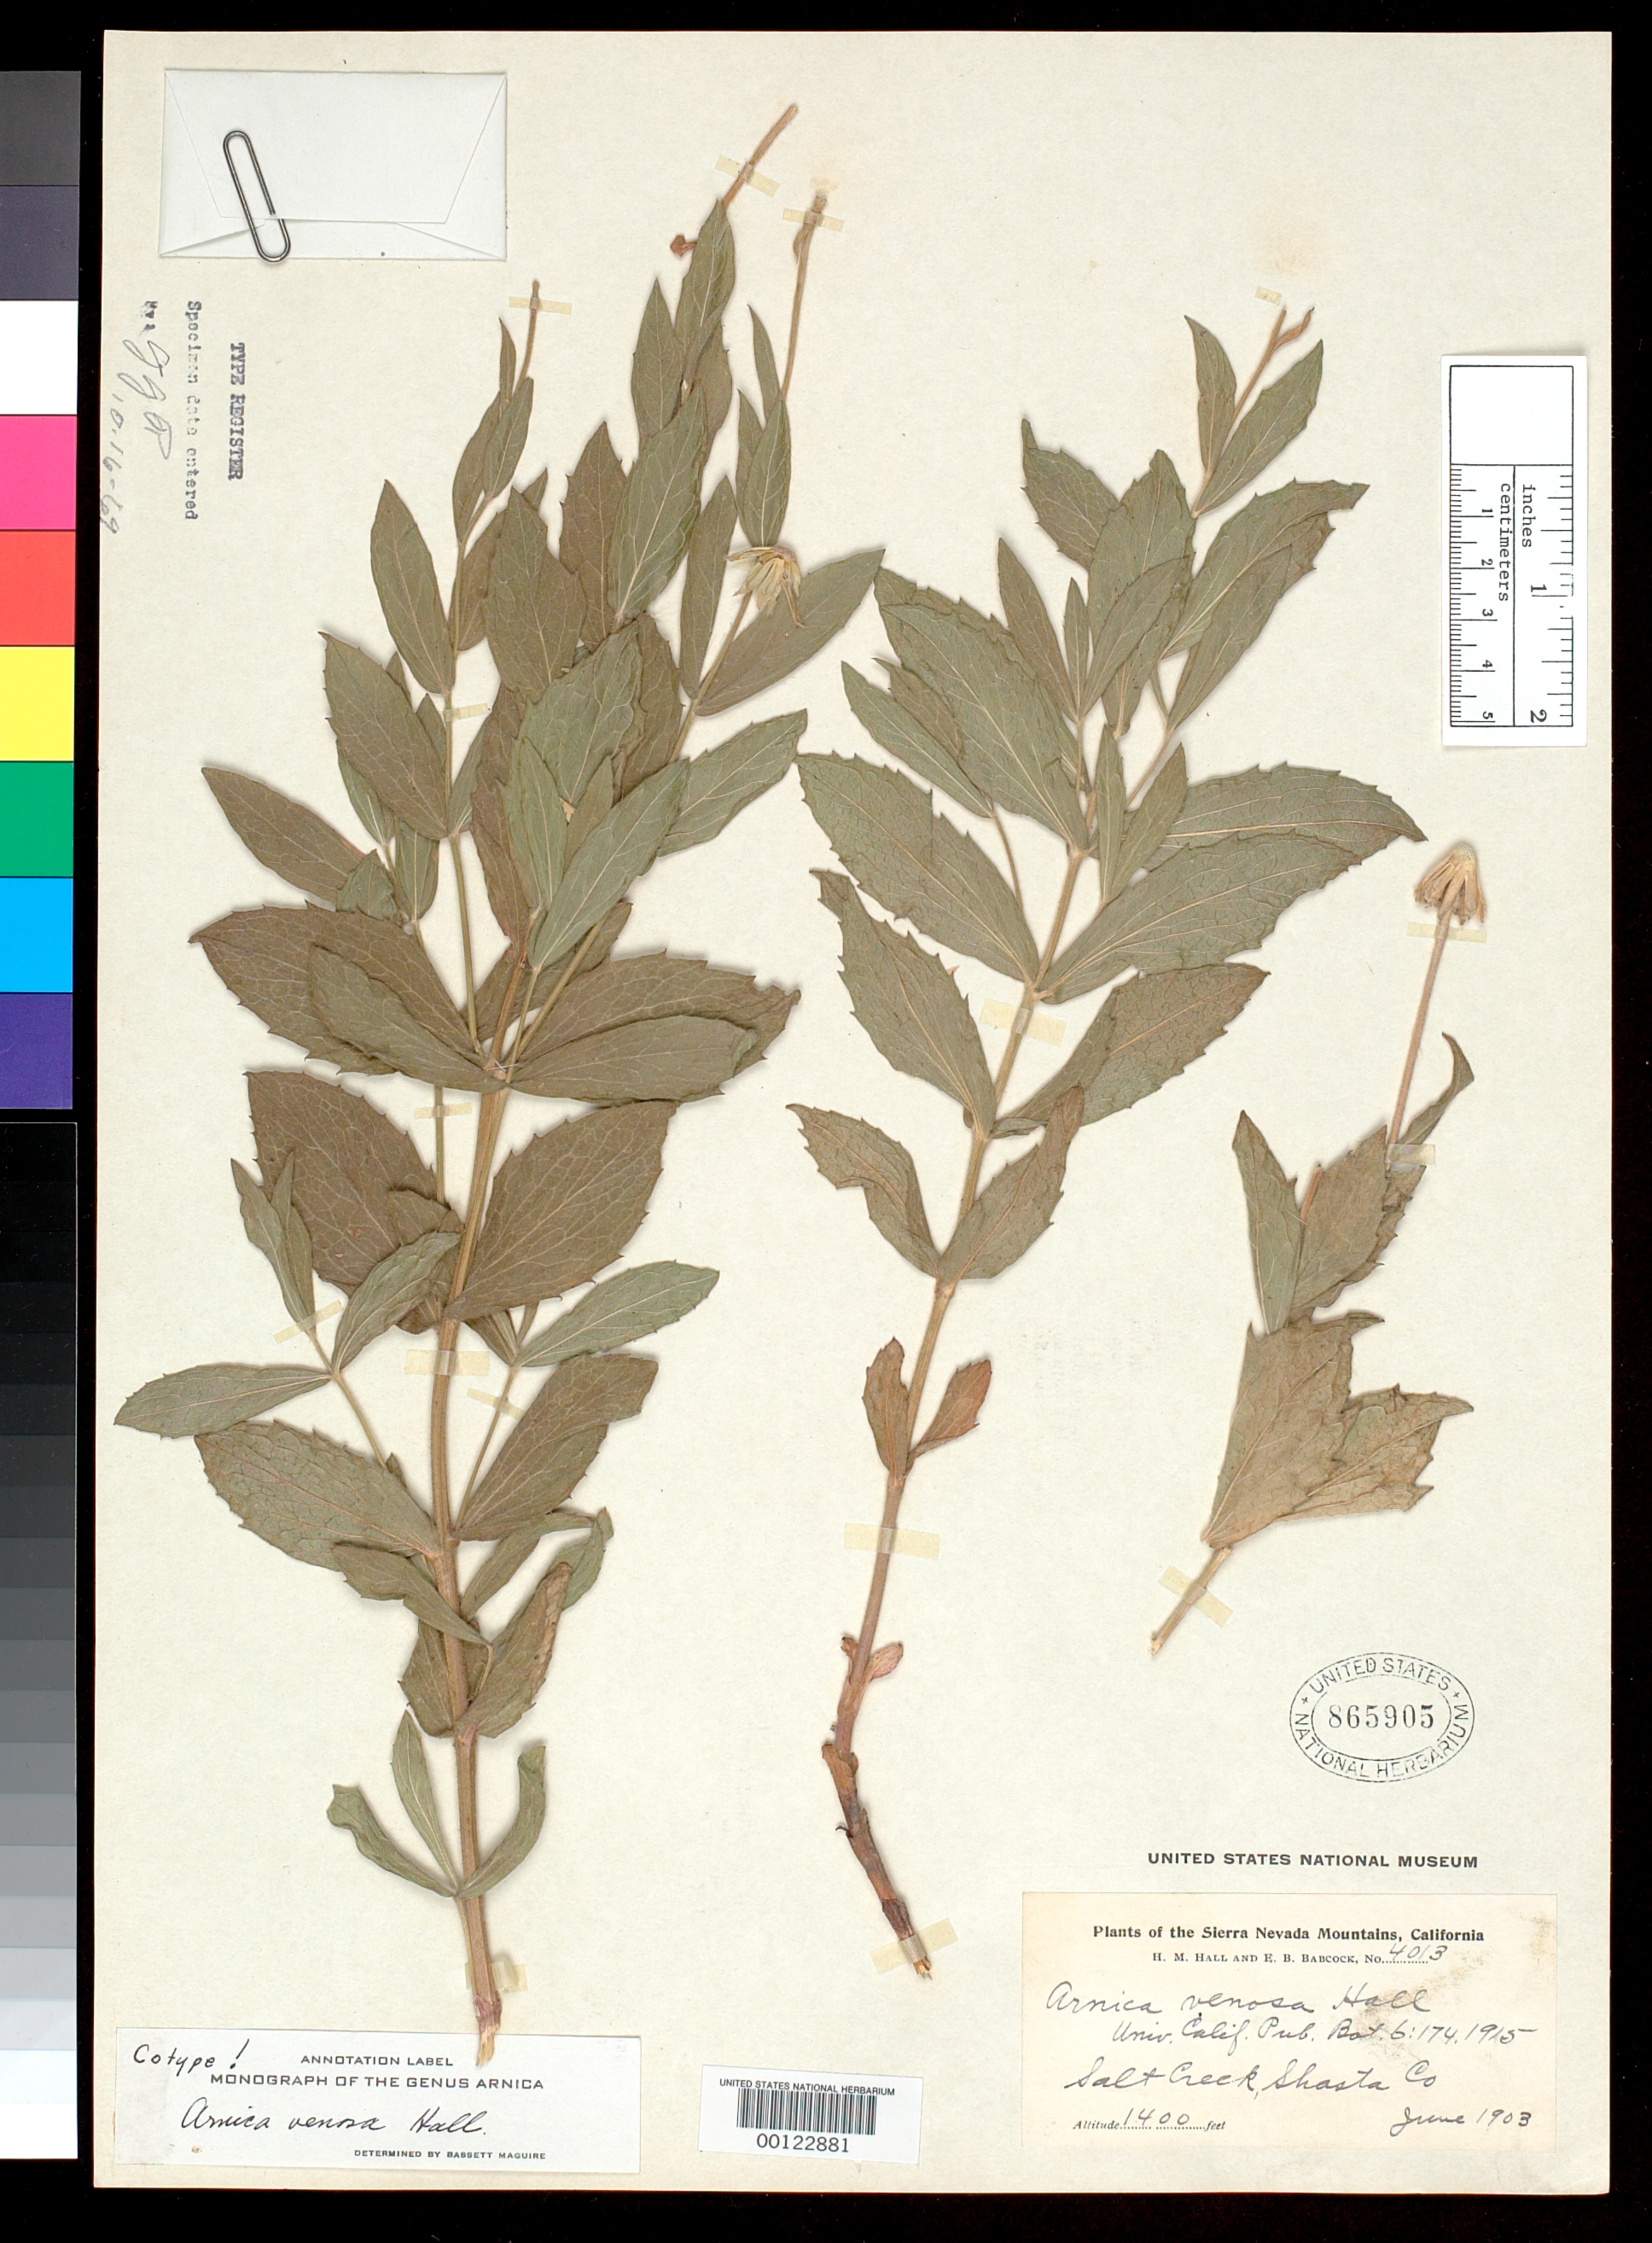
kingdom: Plantae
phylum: Tracheophyta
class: Magnoliopsida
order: Asterales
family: Asteraceae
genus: Arnica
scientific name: Arnica venosa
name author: H.M. Hall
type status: Type Collection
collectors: H. M. Hall & E. B. Babcock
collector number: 4013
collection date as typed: Jun 1903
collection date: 1903-06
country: United States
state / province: California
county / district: Shasta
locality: Salt Creek.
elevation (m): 430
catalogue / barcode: US 865905